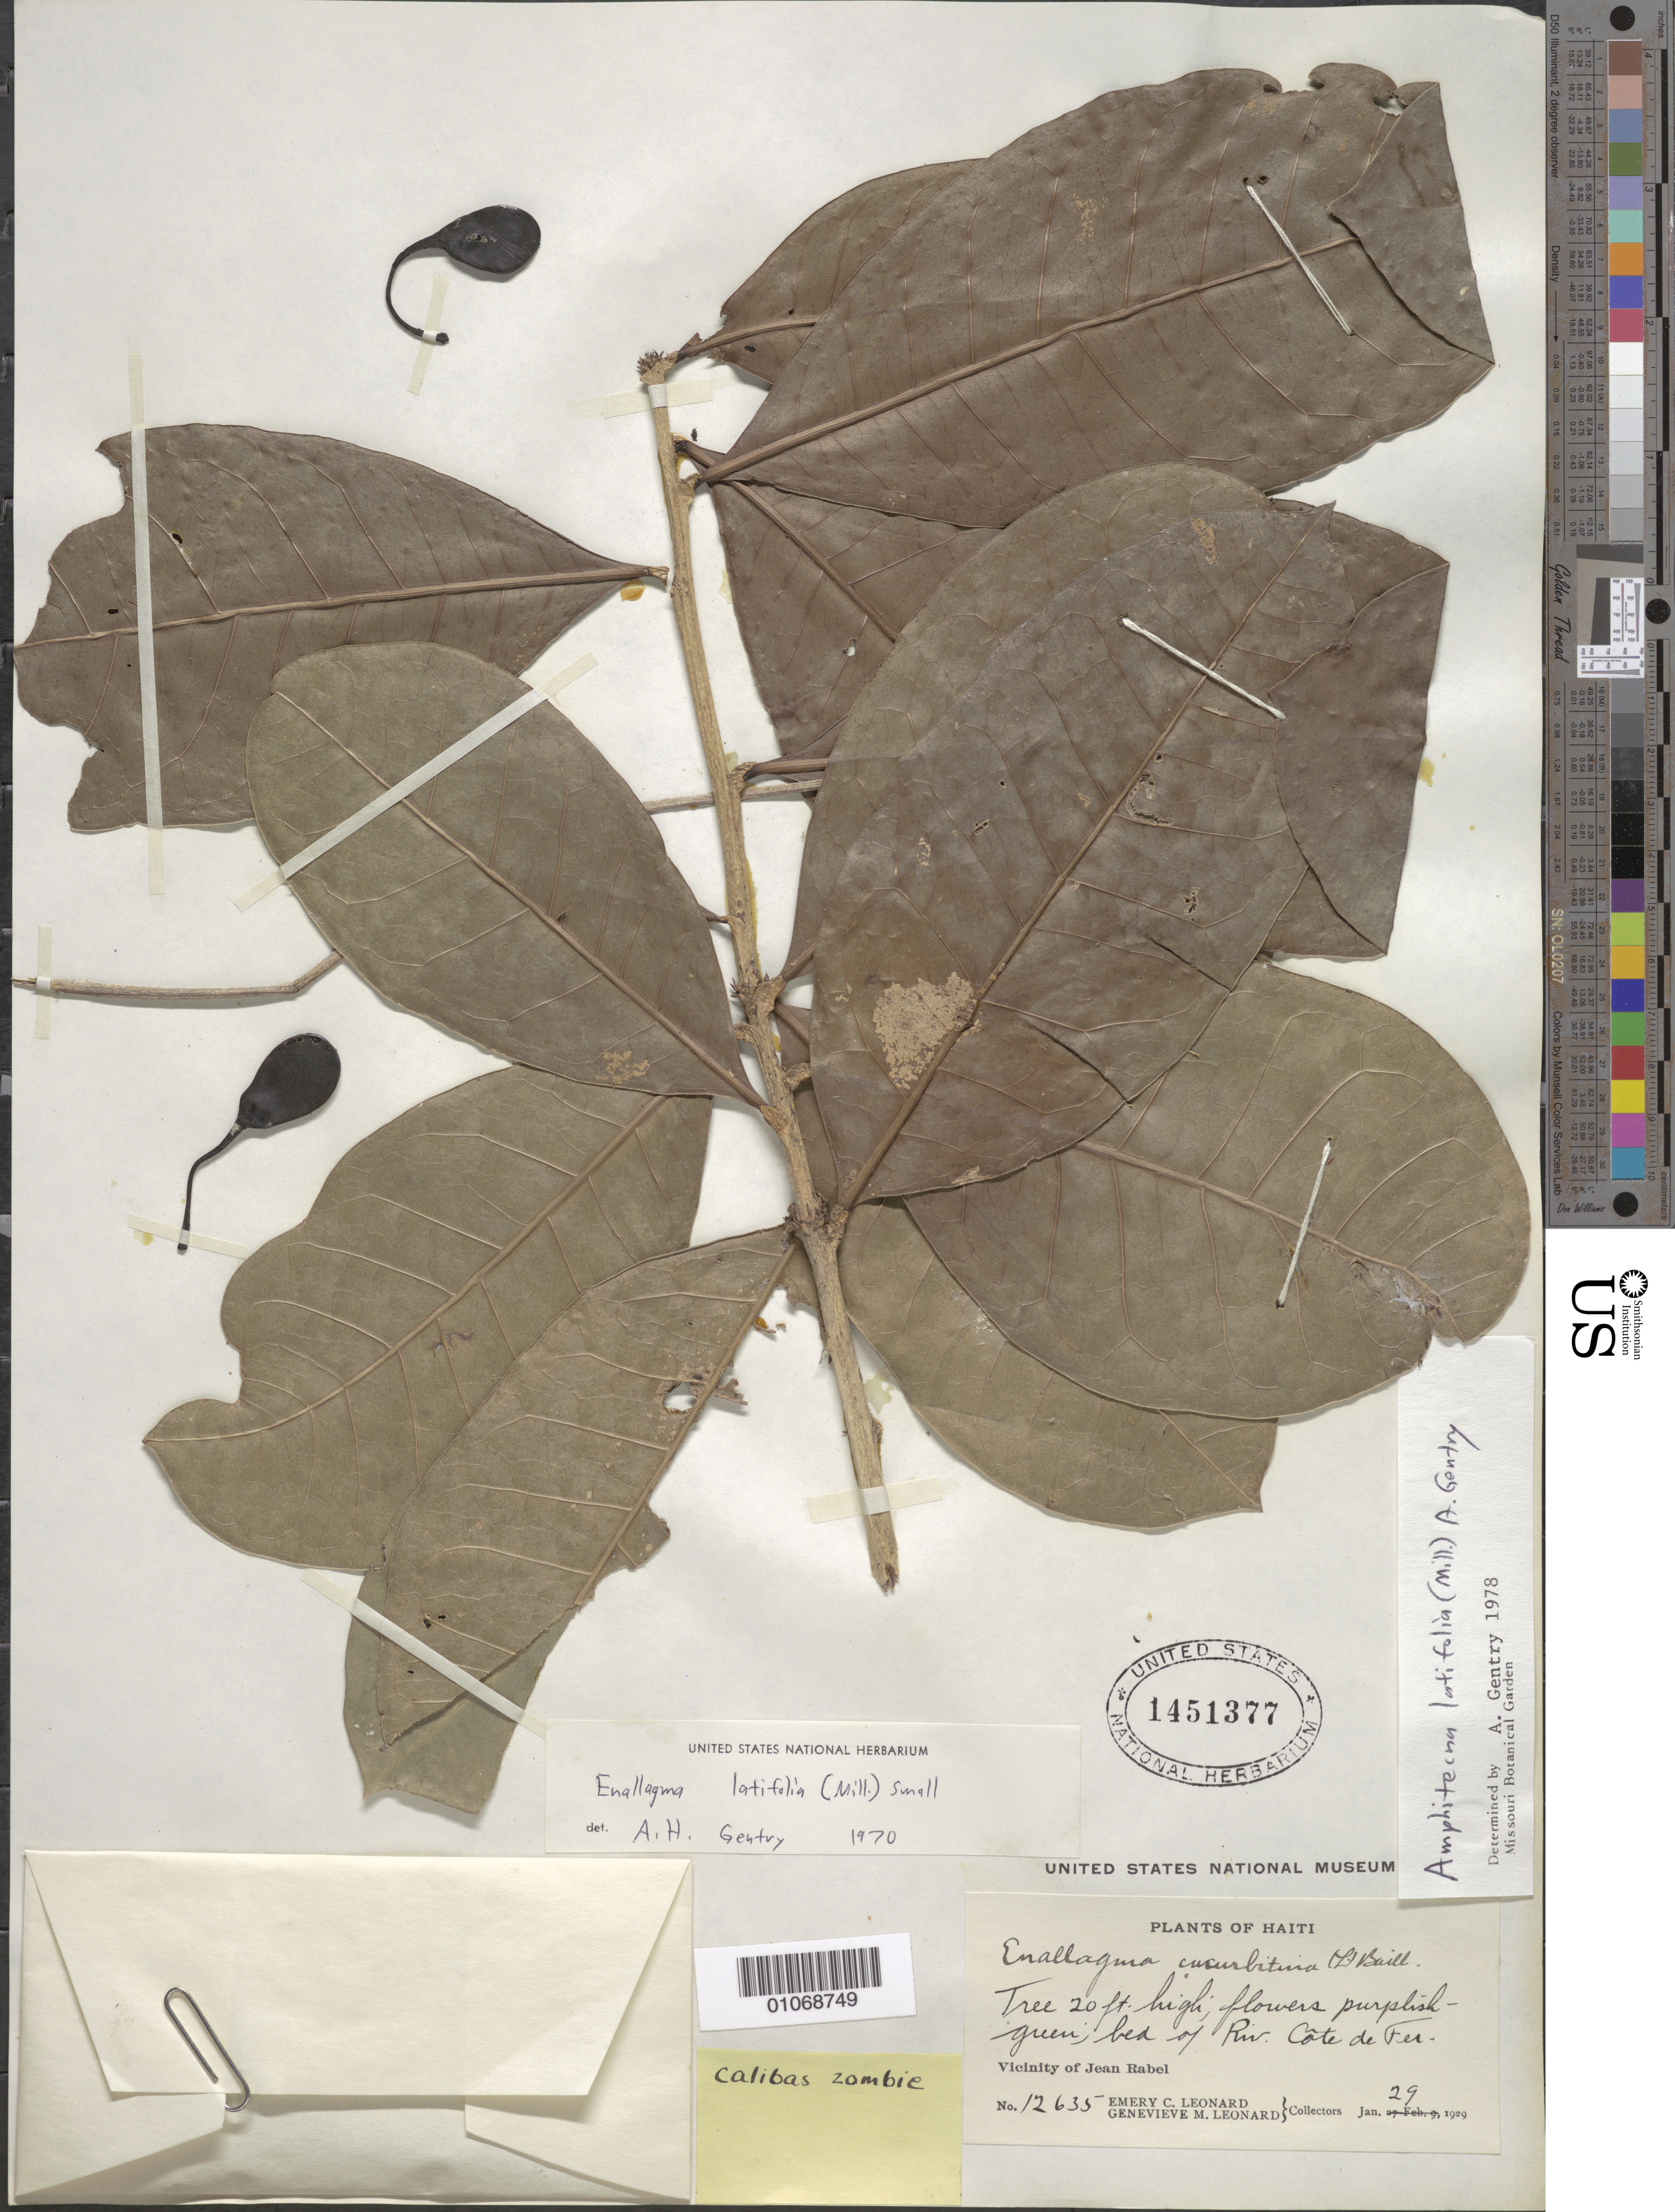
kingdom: Plantae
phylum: Tracheophyta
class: Magnoliopsida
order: Lamiales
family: Bignoniaceae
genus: Amphitecna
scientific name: Amphitecna latifolia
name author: (Mill.) A.H. Gentry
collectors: E. C. Leonard & G. M. Leonard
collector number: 12635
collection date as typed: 29 Jan 1929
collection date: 1929-01-29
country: Haiti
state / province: Nord-Est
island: Hispaniola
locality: Vicinity of Jean Rabel, bed of River Cote de Fer.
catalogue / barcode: US 1451377